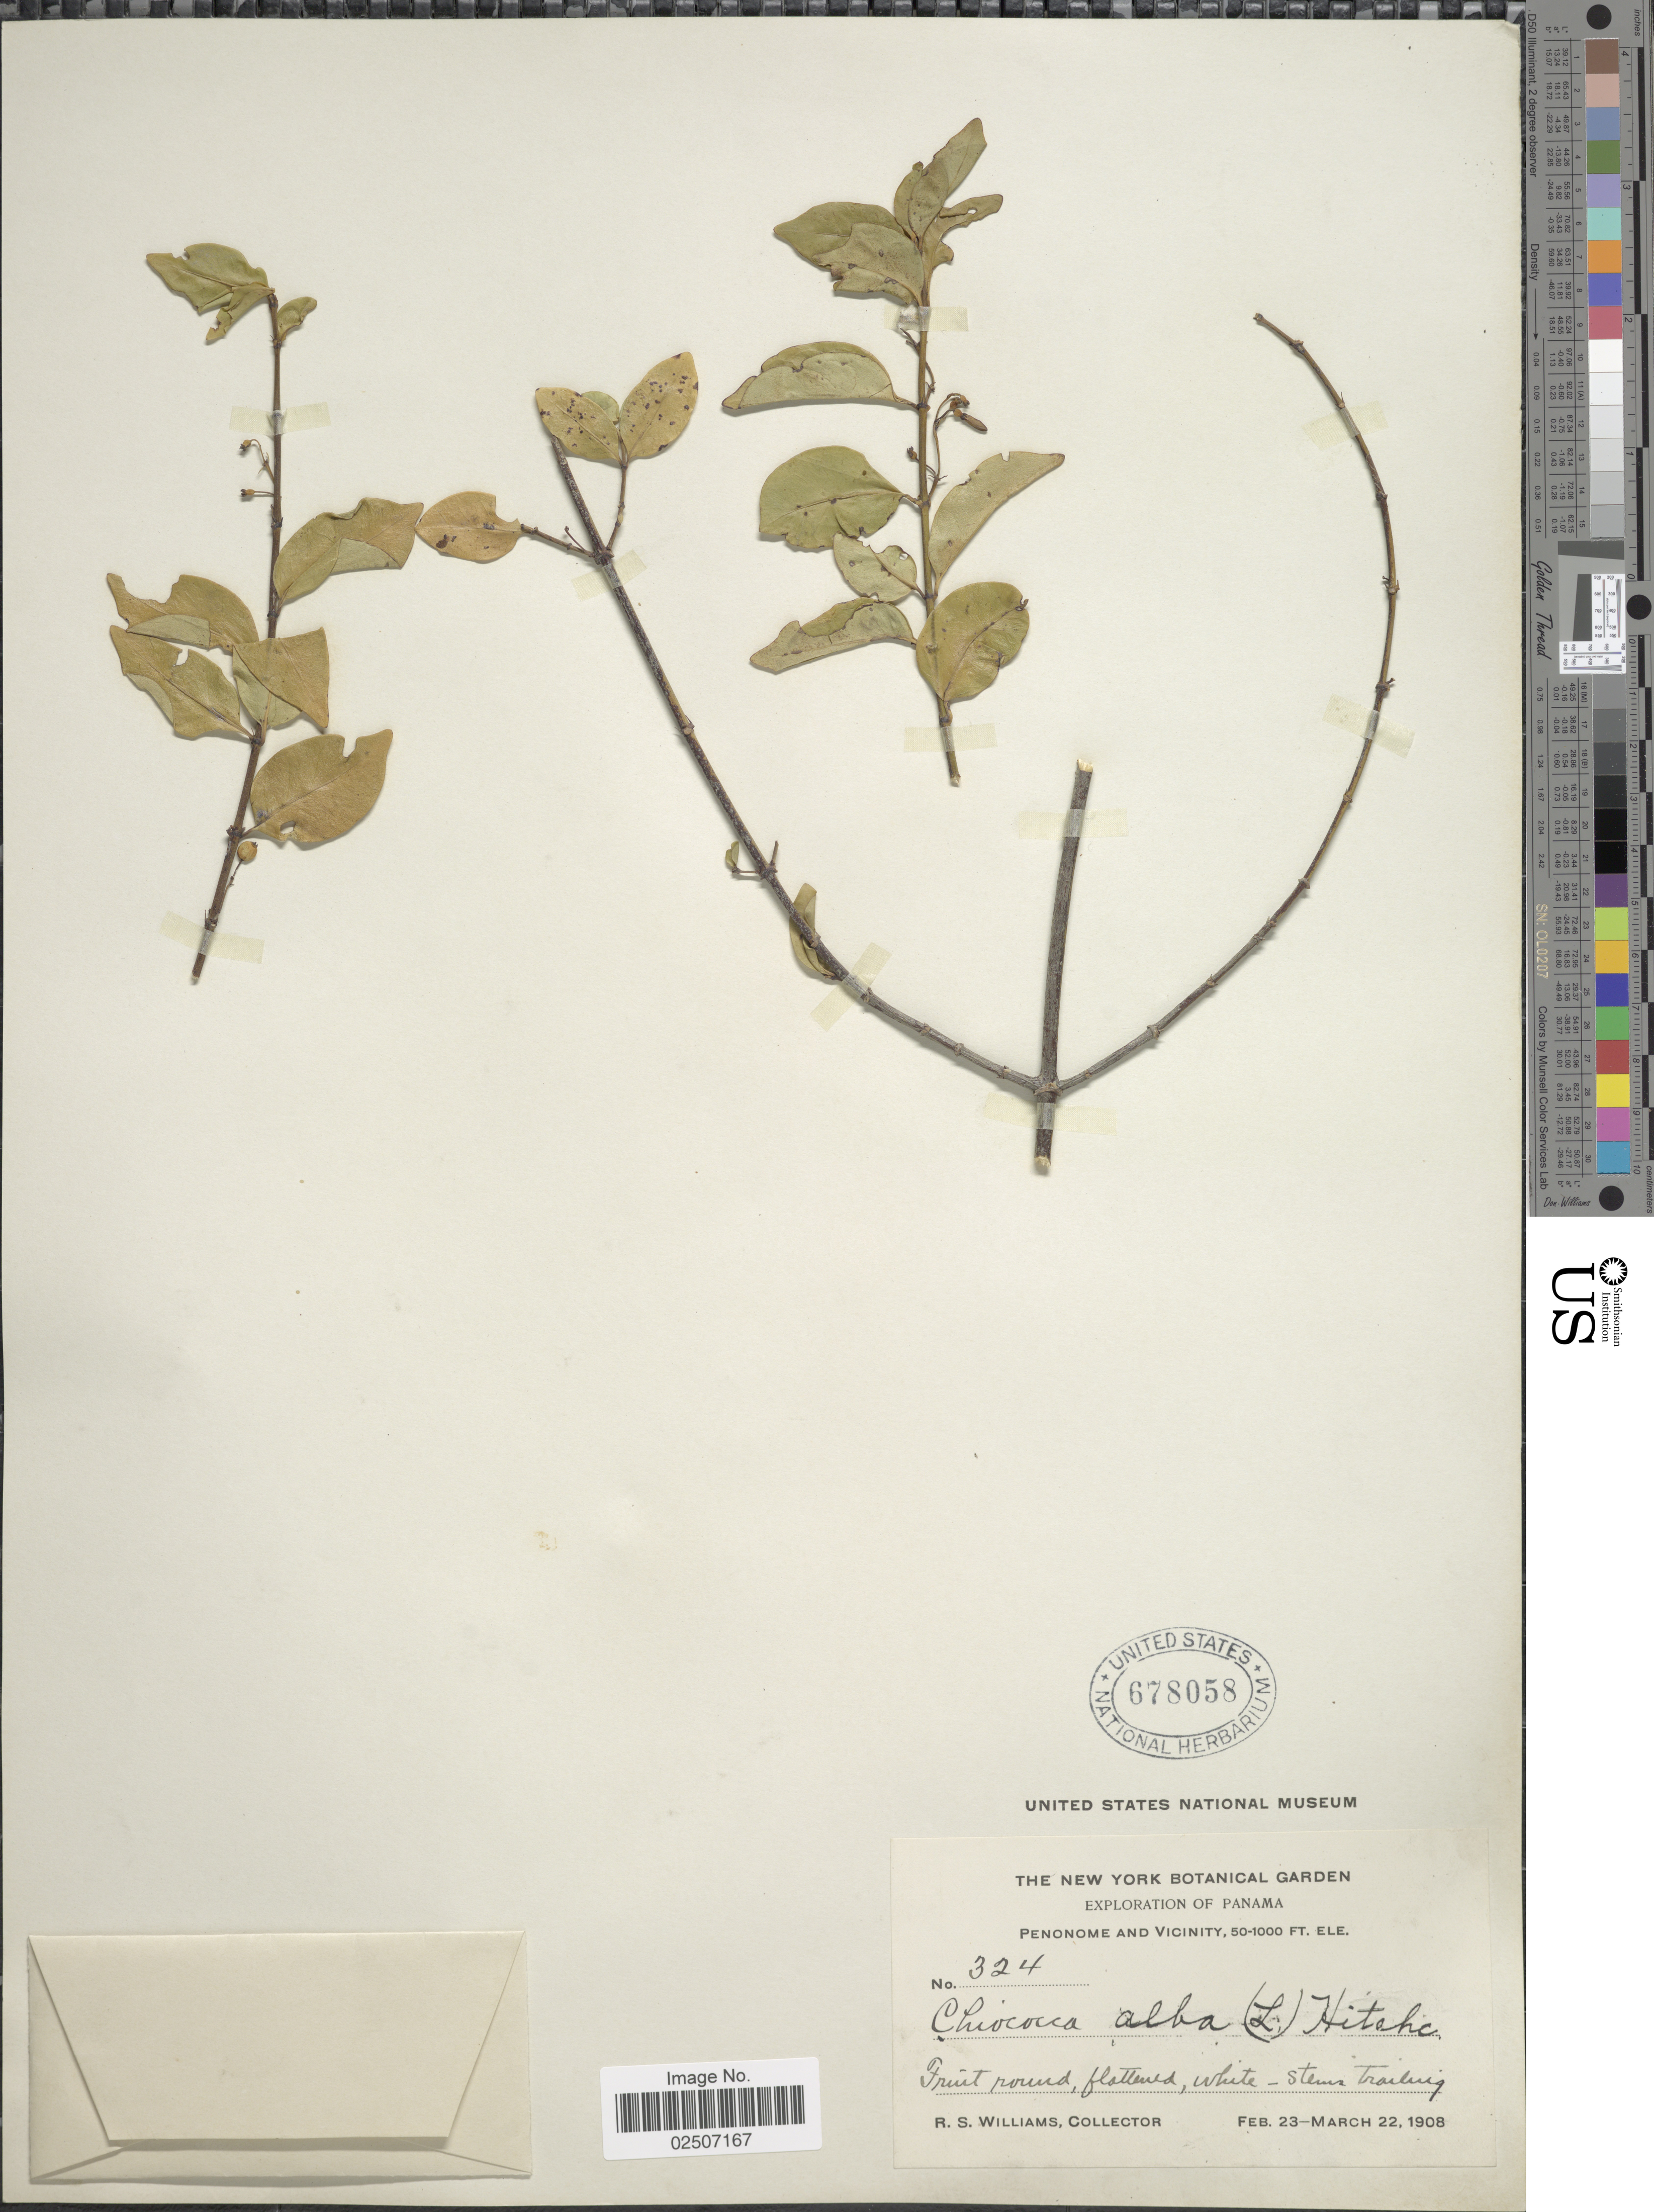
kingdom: Plantae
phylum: Tracheophyta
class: Magnoliopsida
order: Gentianales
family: Rubiaceae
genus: Chiococca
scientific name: Chiococca alba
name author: (L.) Hitchc.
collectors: R. S. Williams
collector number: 324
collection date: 1908-02-23/1908-03-22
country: Panama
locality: Penonome and vicinity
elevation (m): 15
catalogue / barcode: US 678058